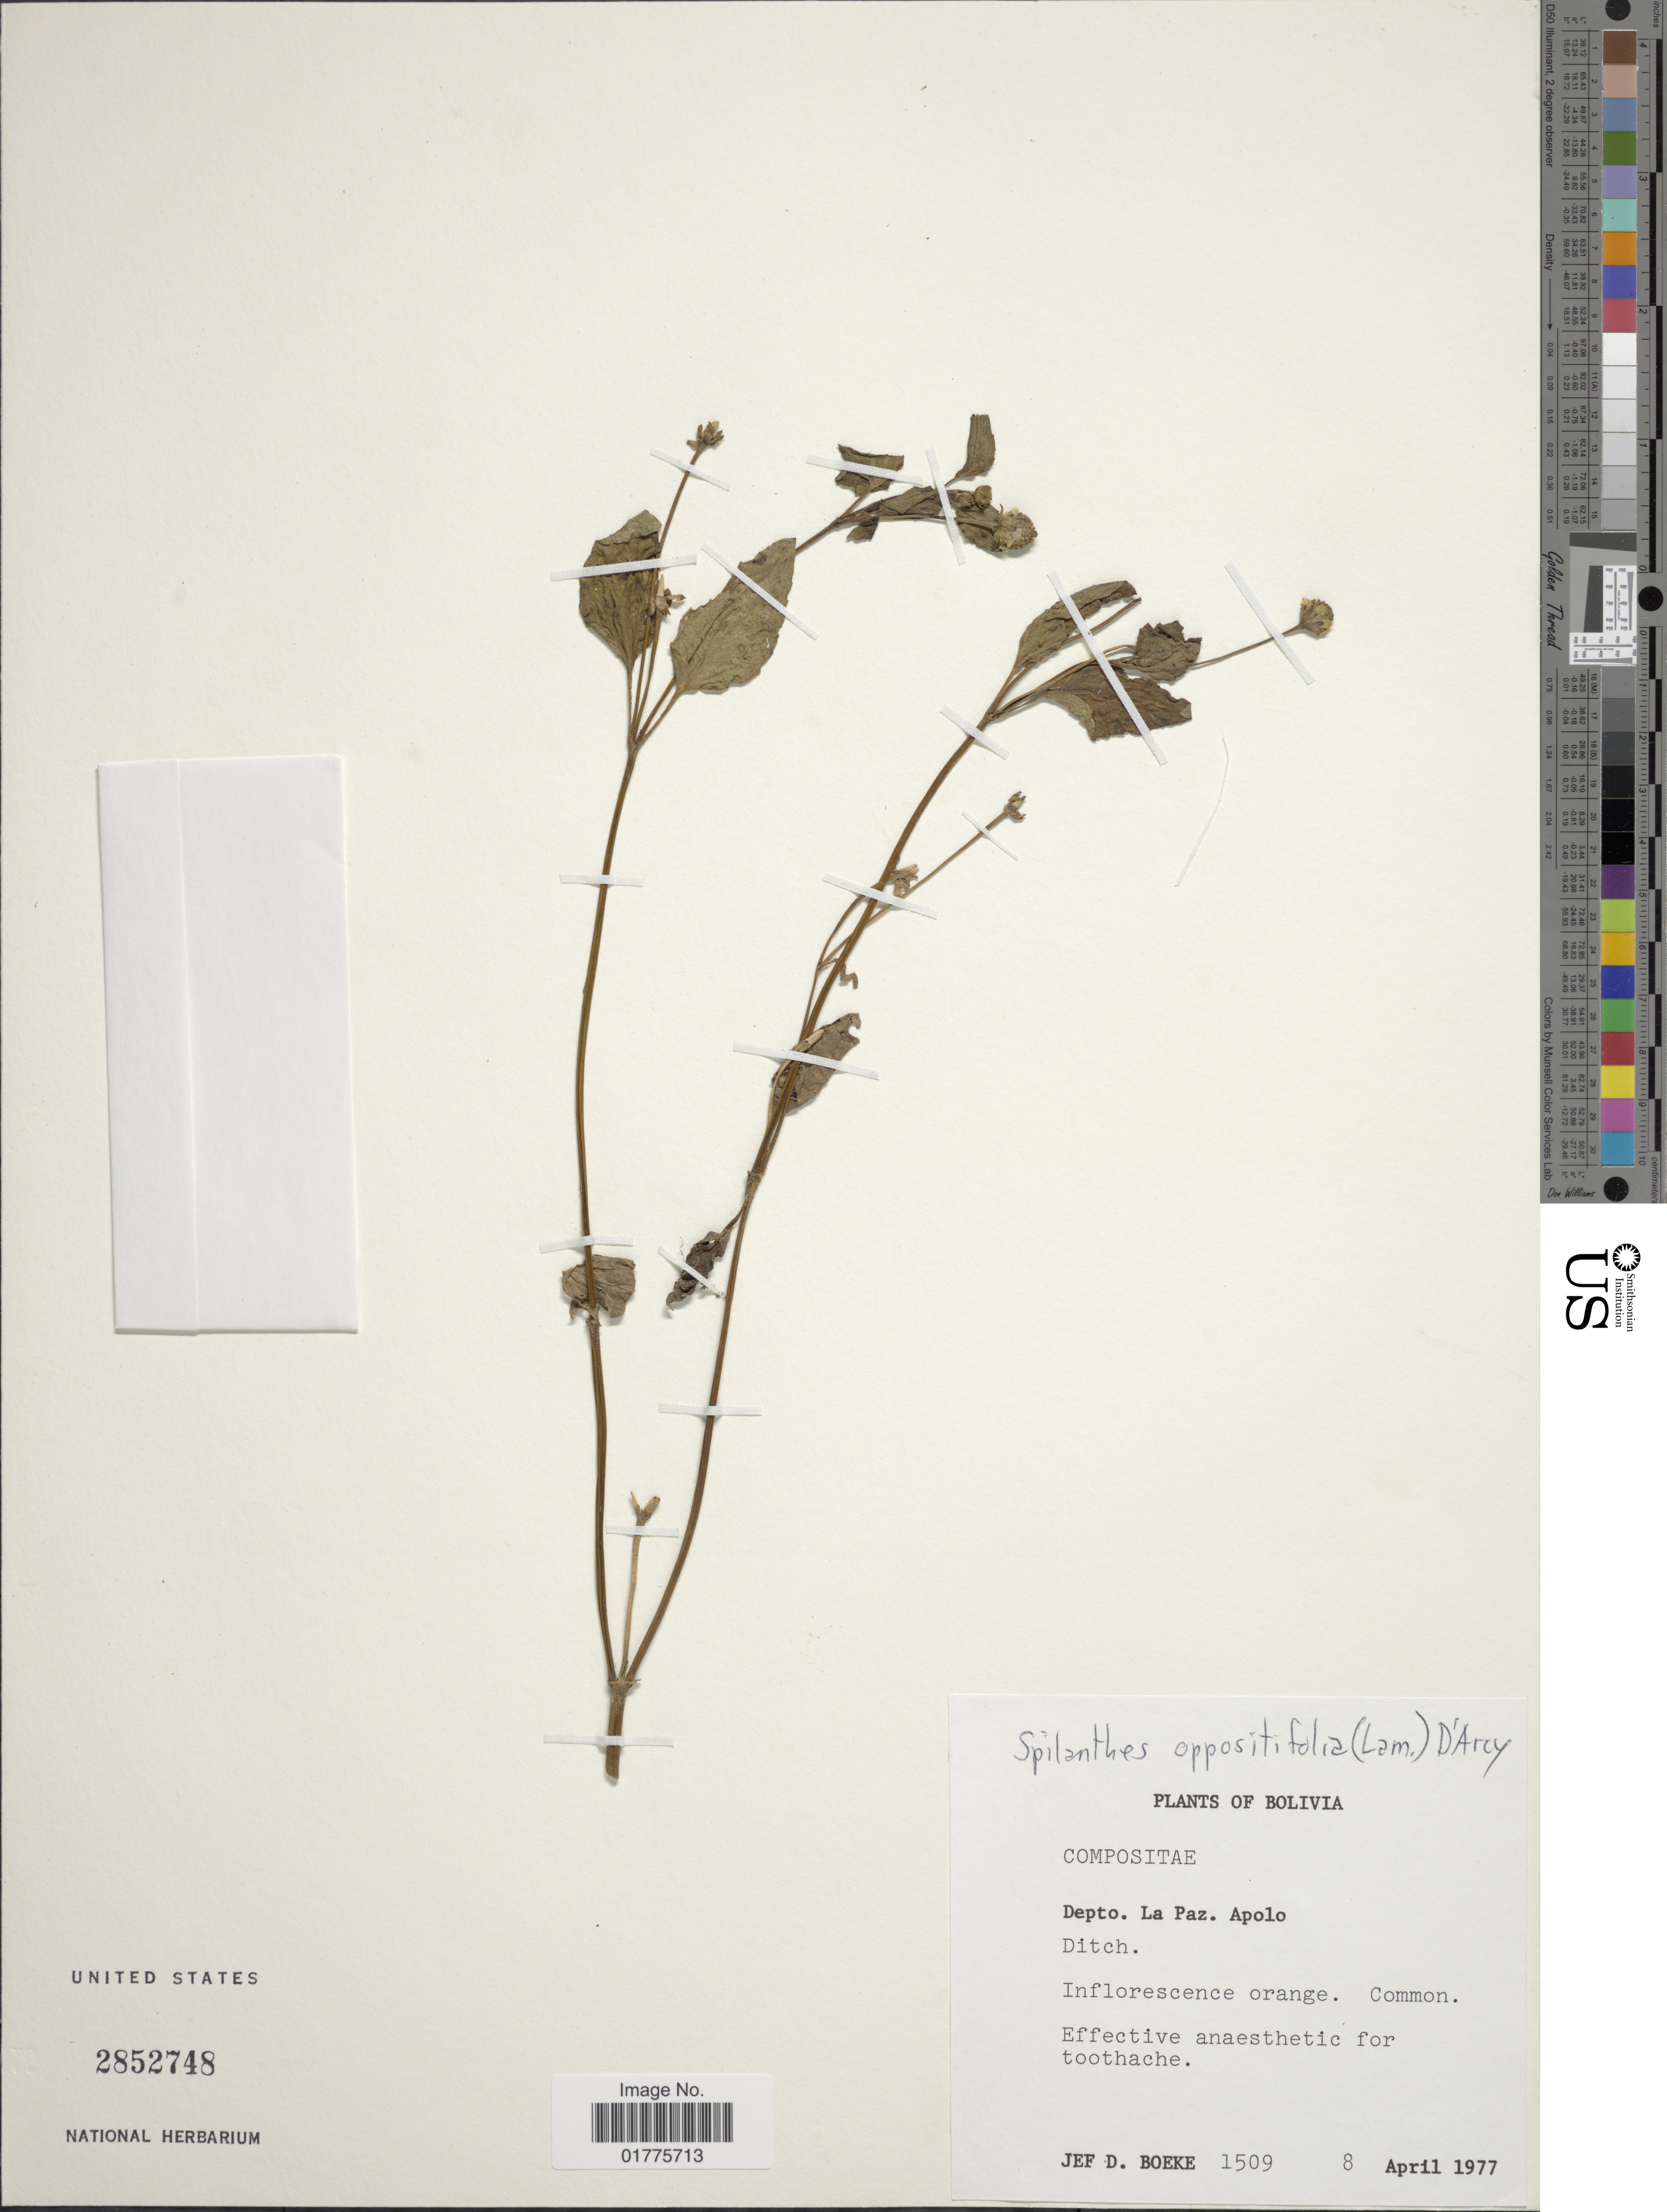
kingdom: Plantae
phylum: Tracheophyta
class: Magnoliopsida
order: Asterales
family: Asteraceae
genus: Acmella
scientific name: Acmella repens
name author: (Walter) Rich.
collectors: J. D. Boeke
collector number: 1509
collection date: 1977-04-08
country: Bolivia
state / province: La Paz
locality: Apolo, ditch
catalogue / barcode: US 2852748